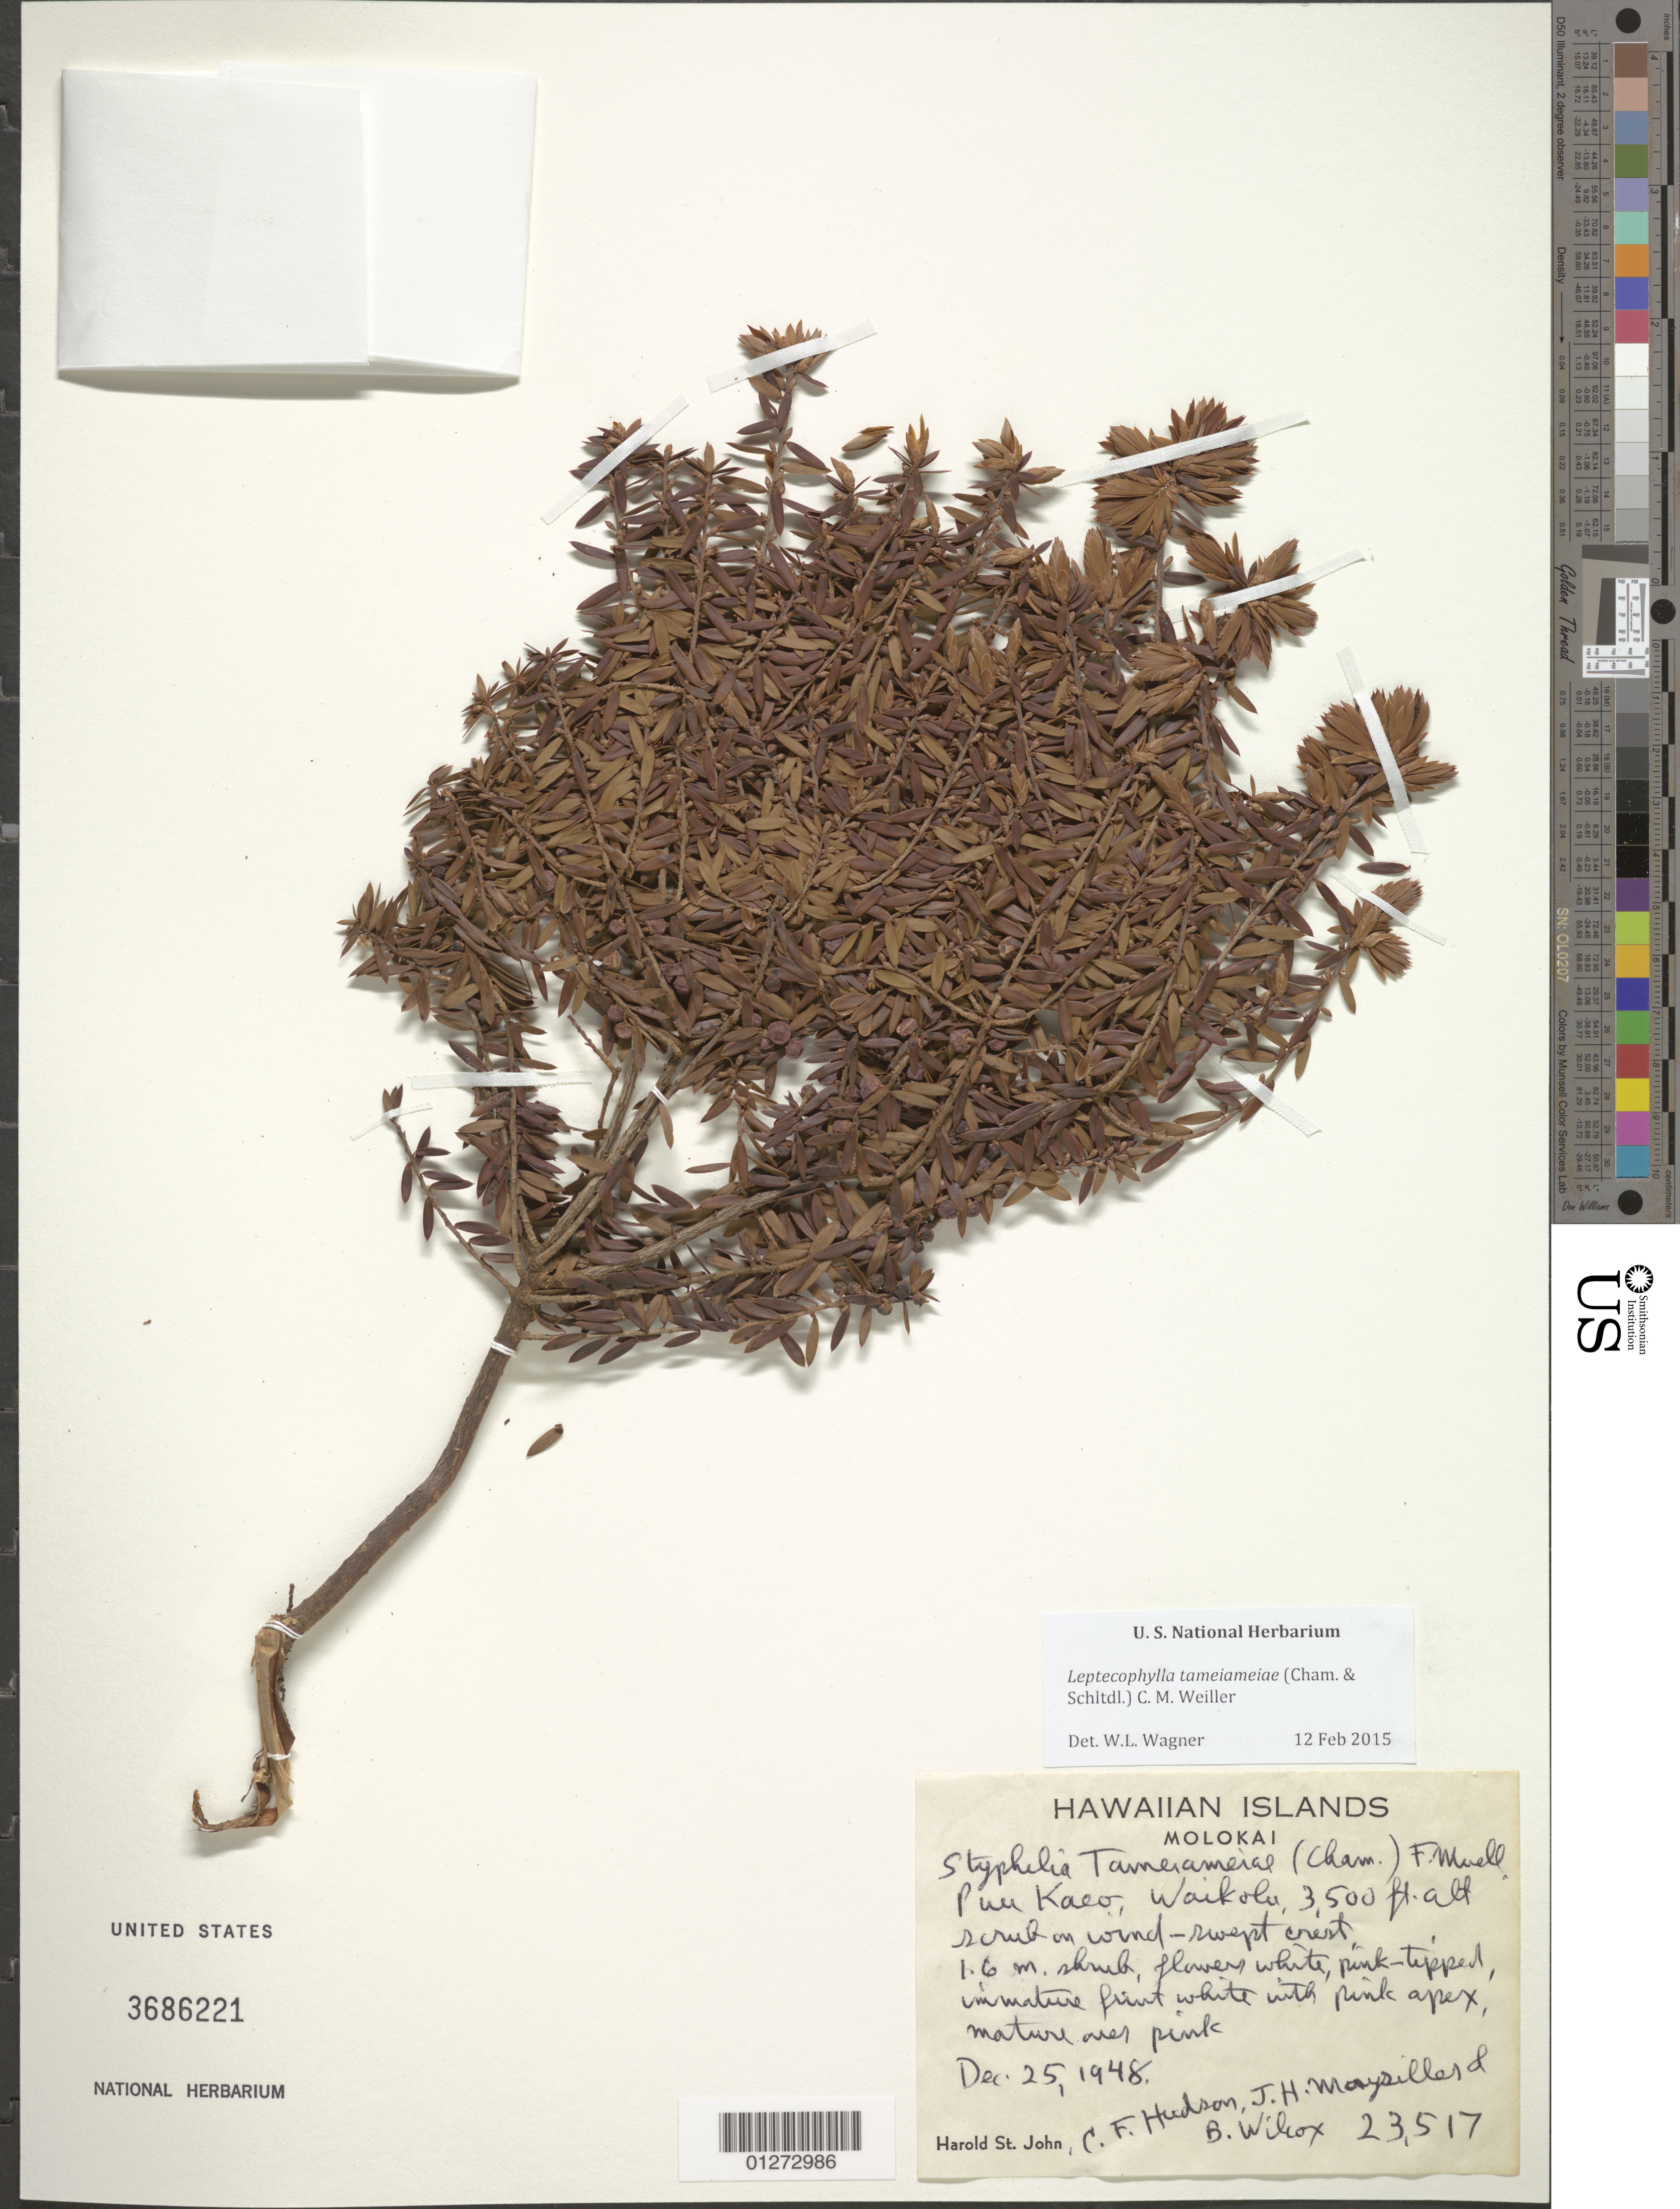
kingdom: Plantae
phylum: Tracheophyta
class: Magnoliopsida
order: Ericales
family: Ericaceae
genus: Leptecophylla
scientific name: Leptecophylla tameiameiae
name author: (Cham. & Schltdl.) C.M. Weiller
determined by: Wagner, W. L., (BOT), Smithsonian Institution - National Museum of Natural History (UNITED STATES)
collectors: H. St. John, C. F. Hudson, J. Maysilles & B. Wilcox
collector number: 23517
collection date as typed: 25 Dec 1948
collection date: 1948-12-25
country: United States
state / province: Hawaii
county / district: Maui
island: Moloka'i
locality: Pu'u Kaeo, Waikolu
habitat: Scrub on wind-swept crest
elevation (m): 1067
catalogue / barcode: US 3686221-1272986